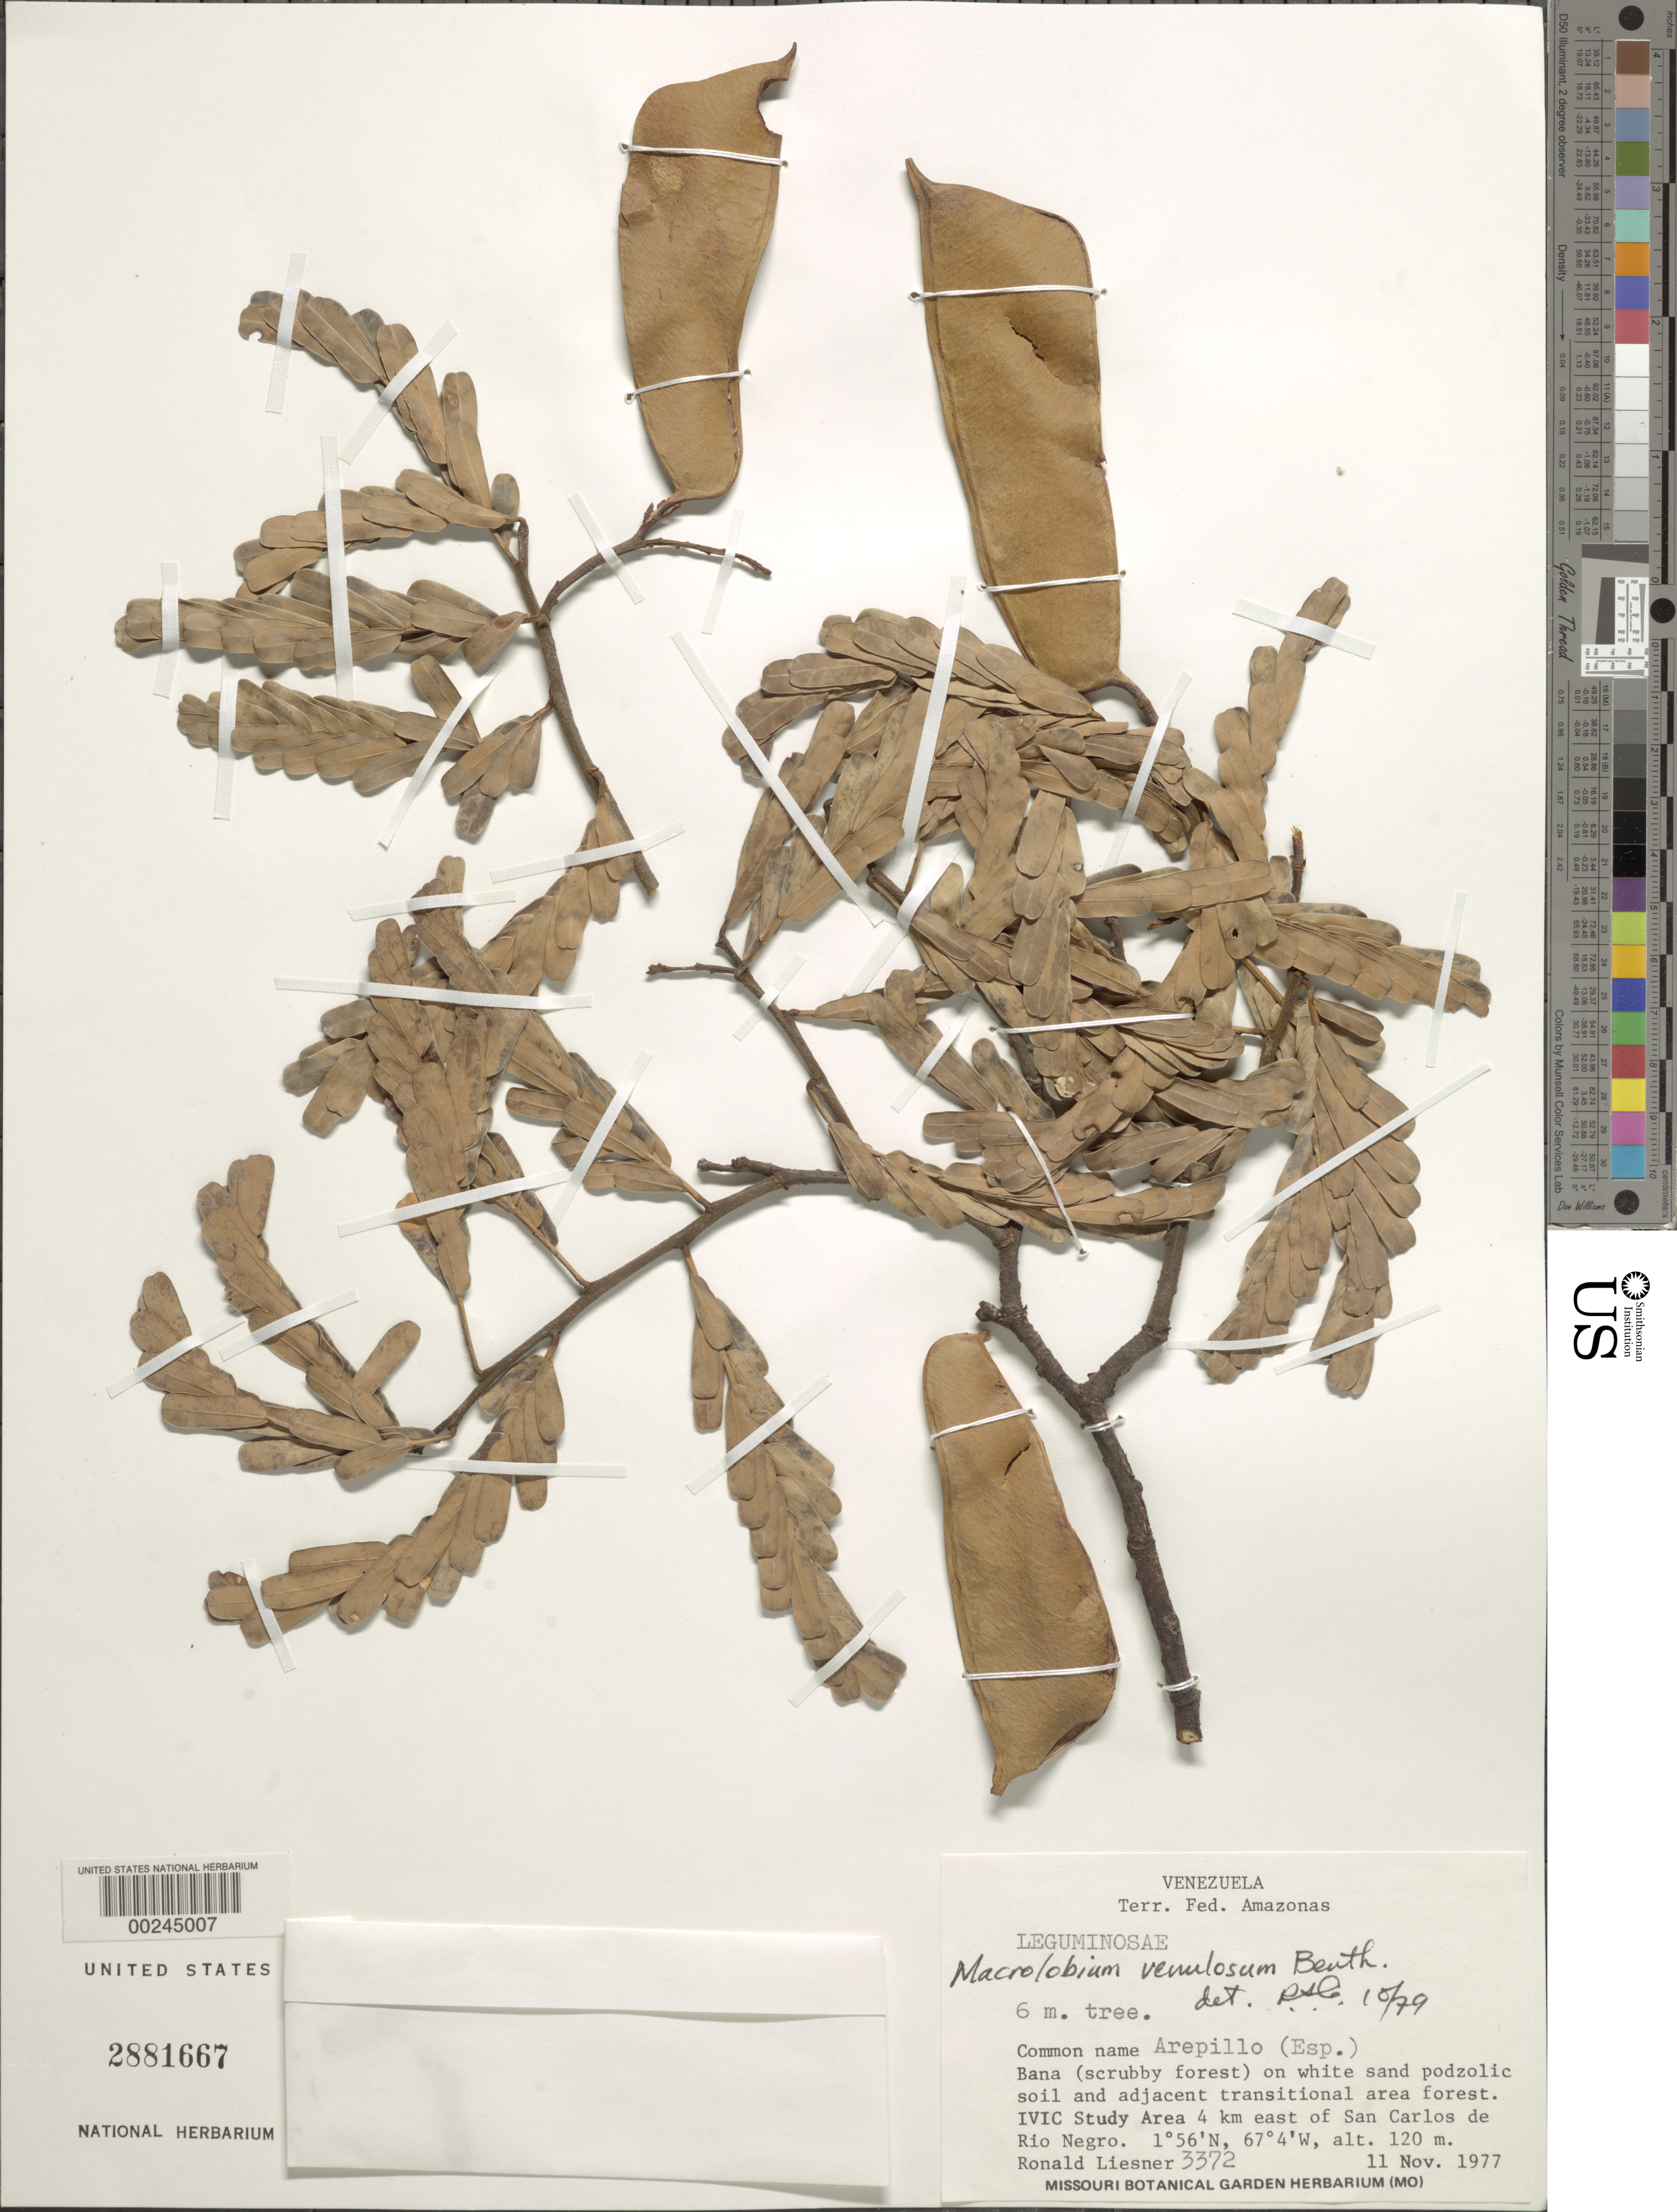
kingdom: Plantae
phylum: Tracheophyta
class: Magnoliopsida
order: Fabales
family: Fabaceae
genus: Macrolobium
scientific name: Macrolobium venulosum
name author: Benth. in Mart.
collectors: R. L. Liesner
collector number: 3372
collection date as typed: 11 Nov 1977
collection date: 1977-11-11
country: Venezuela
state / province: Amazonas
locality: Ivic study area 4 km e of san carlos de rio negro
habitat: Bana on white sand podzolic soil and adjacent transtional area forest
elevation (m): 120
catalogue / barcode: US 2881667